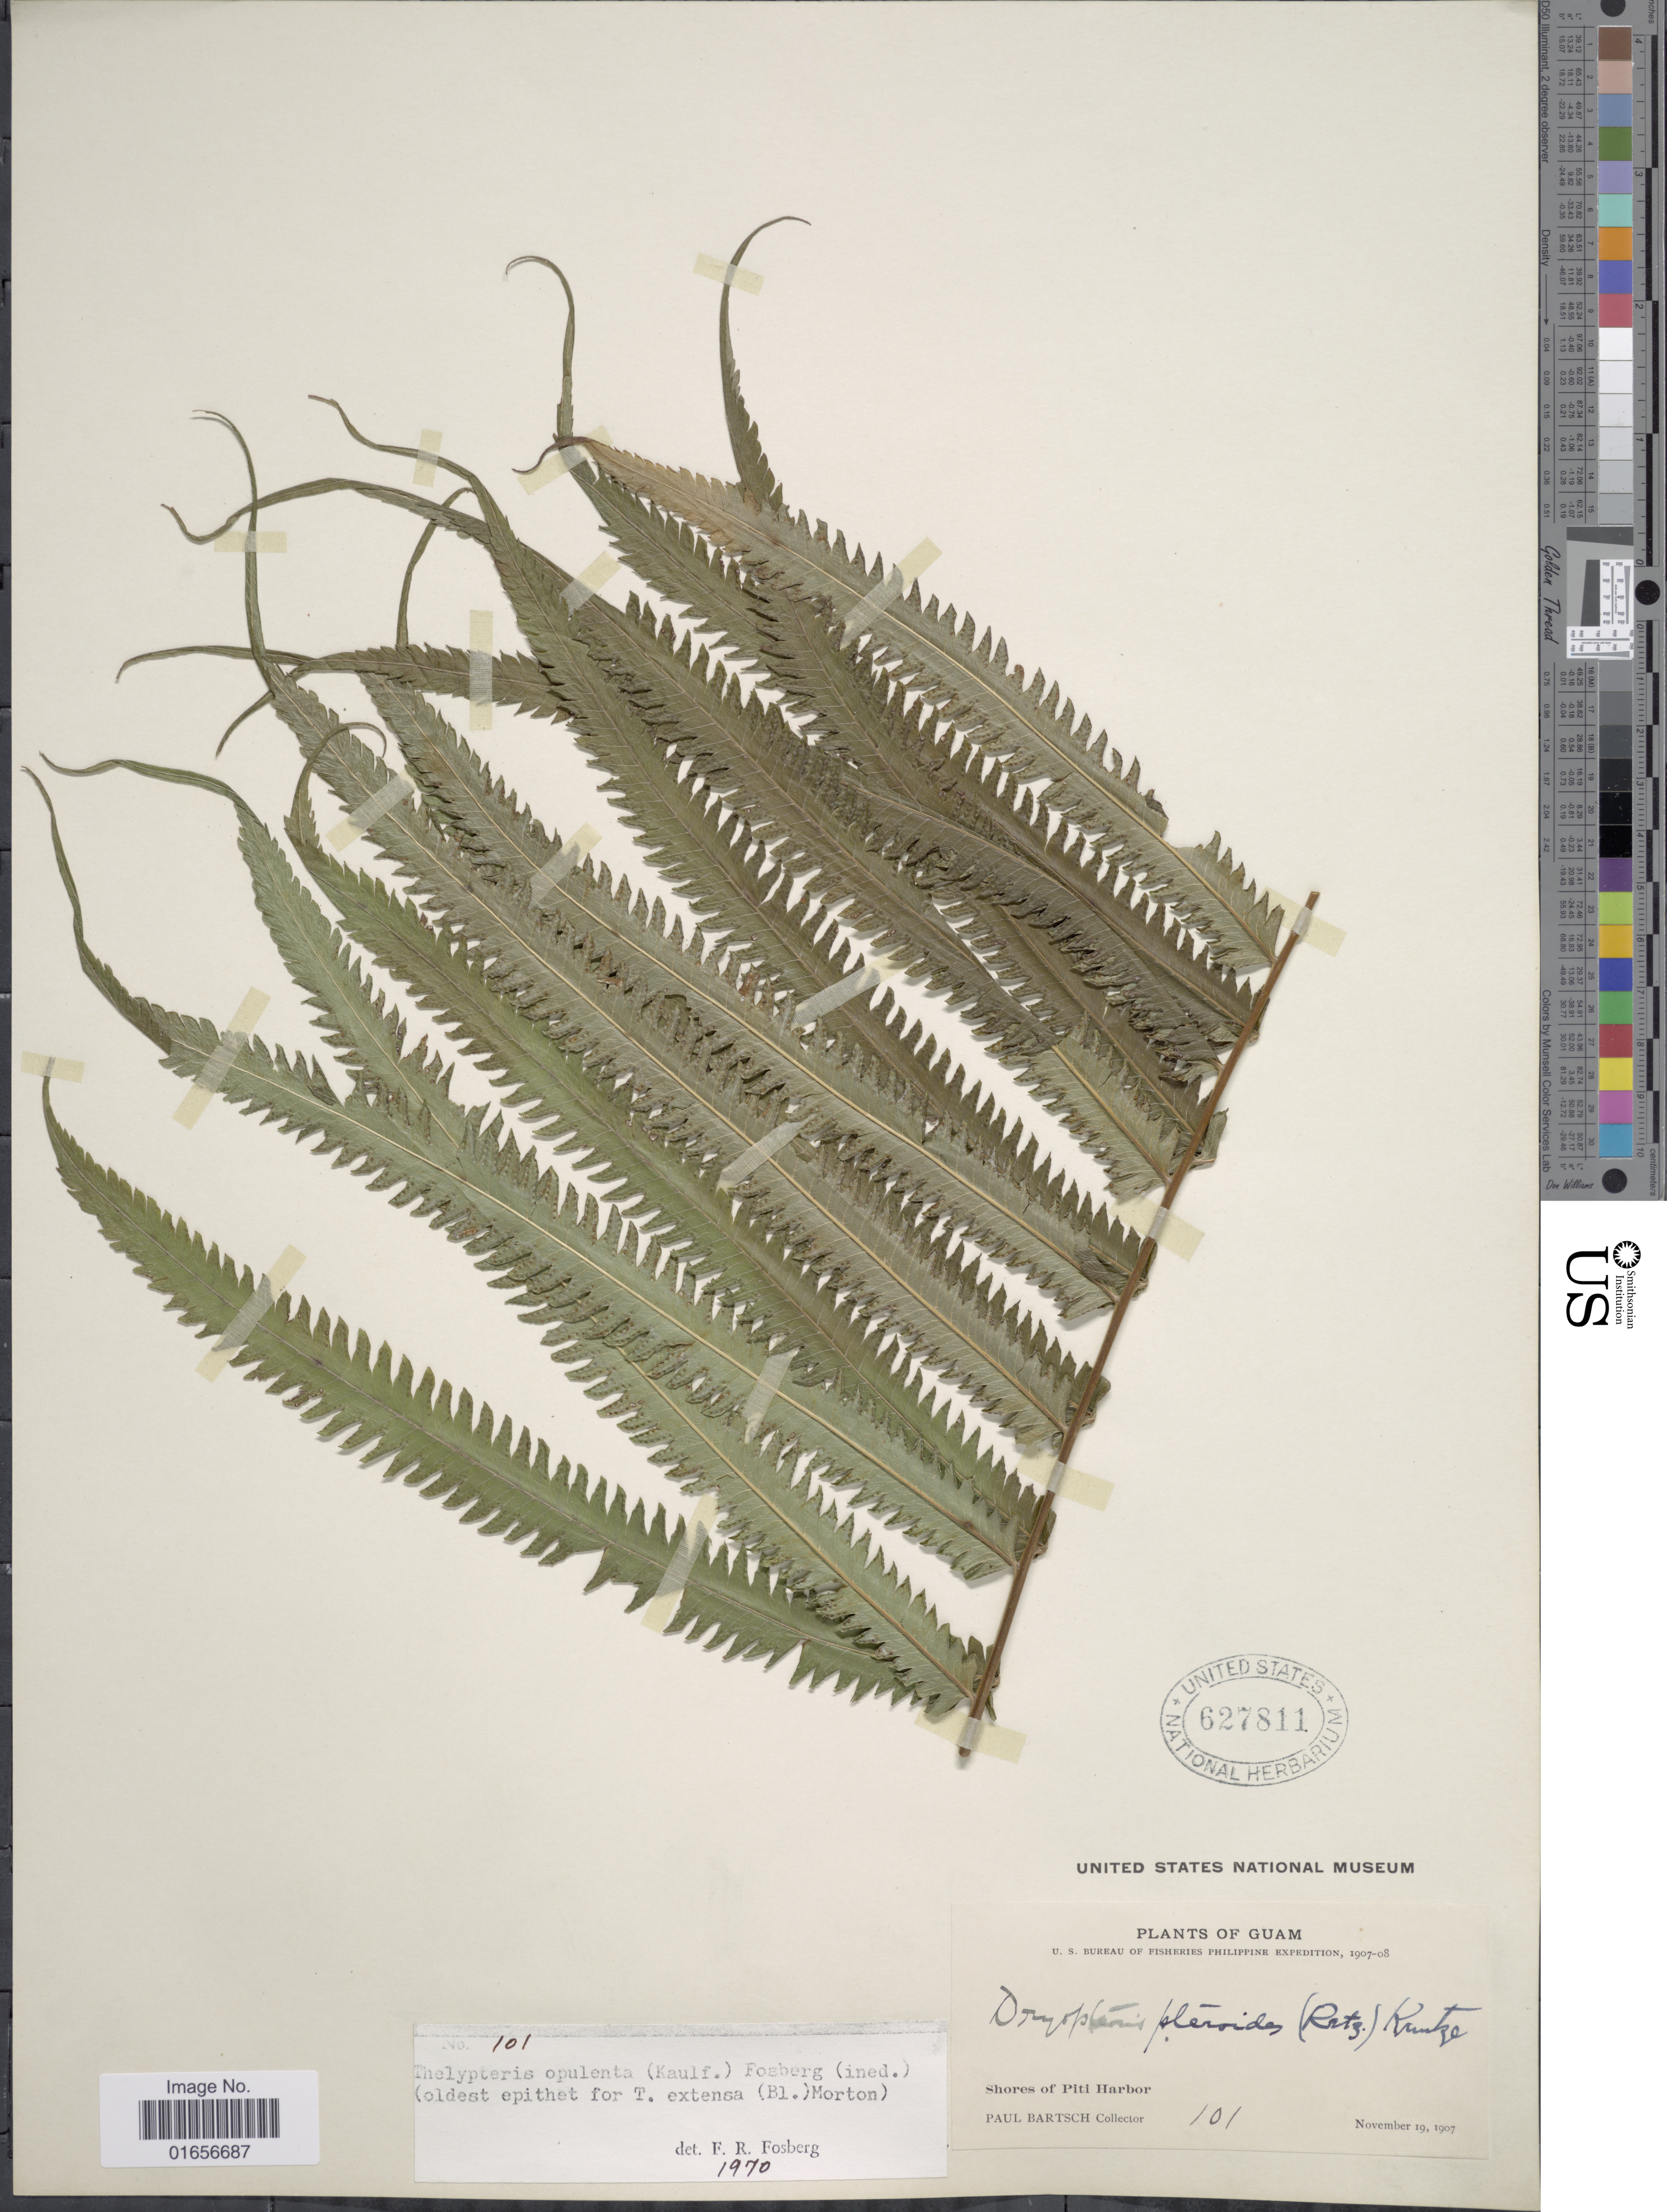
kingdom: Plantae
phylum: Tracheophyta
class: Polypodiopsida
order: Polypodiales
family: Thelypteridaceae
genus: Amphineuron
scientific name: Amphineuron opulentum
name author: (Kaulf.) Holttum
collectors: P. Bartsch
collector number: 101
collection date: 1907-11-19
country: Guam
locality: Guam, Shores of Piti Harbor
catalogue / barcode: US 627811